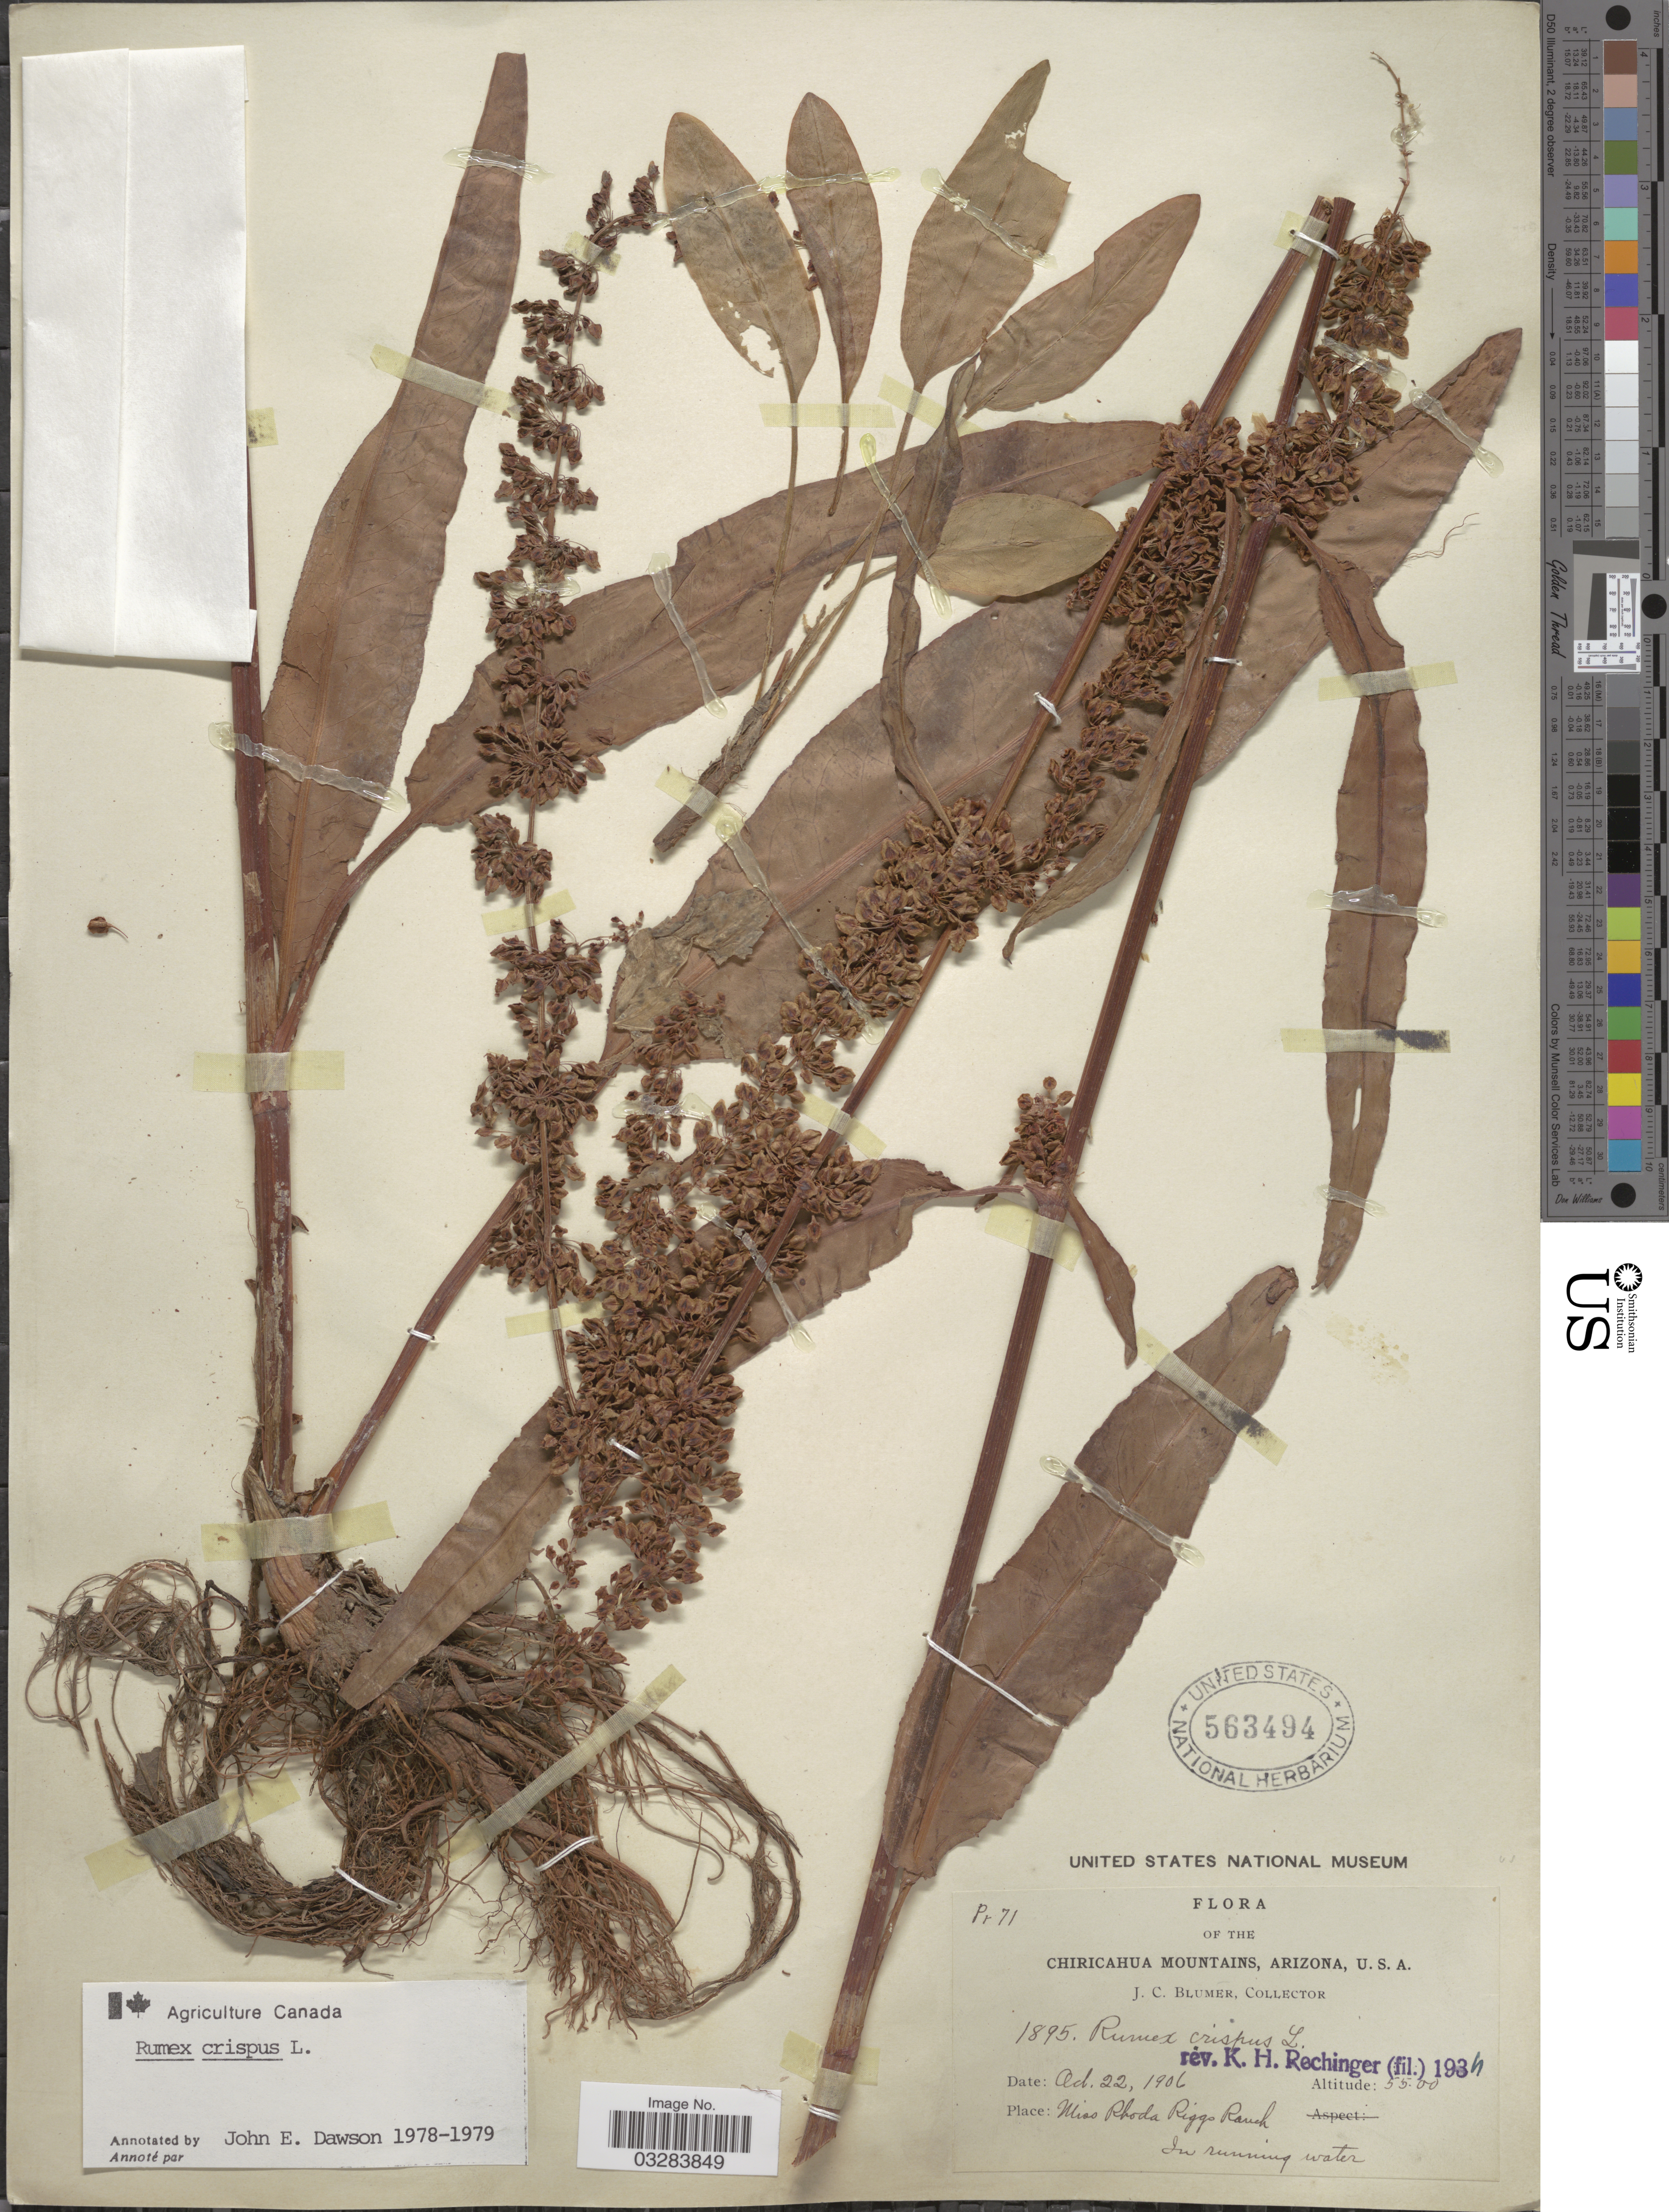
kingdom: Plantae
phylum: Tracheophyta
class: Magnoliopsida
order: Caryophyllales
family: Polygonaceae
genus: Rumex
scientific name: Rumex crispus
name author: L.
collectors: J. C. Blumer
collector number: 1895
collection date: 1906-10-22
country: United States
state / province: Arizona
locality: Chiricahua Mountains, Miss Rhoda Riggs Ranch.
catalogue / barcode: US 563494